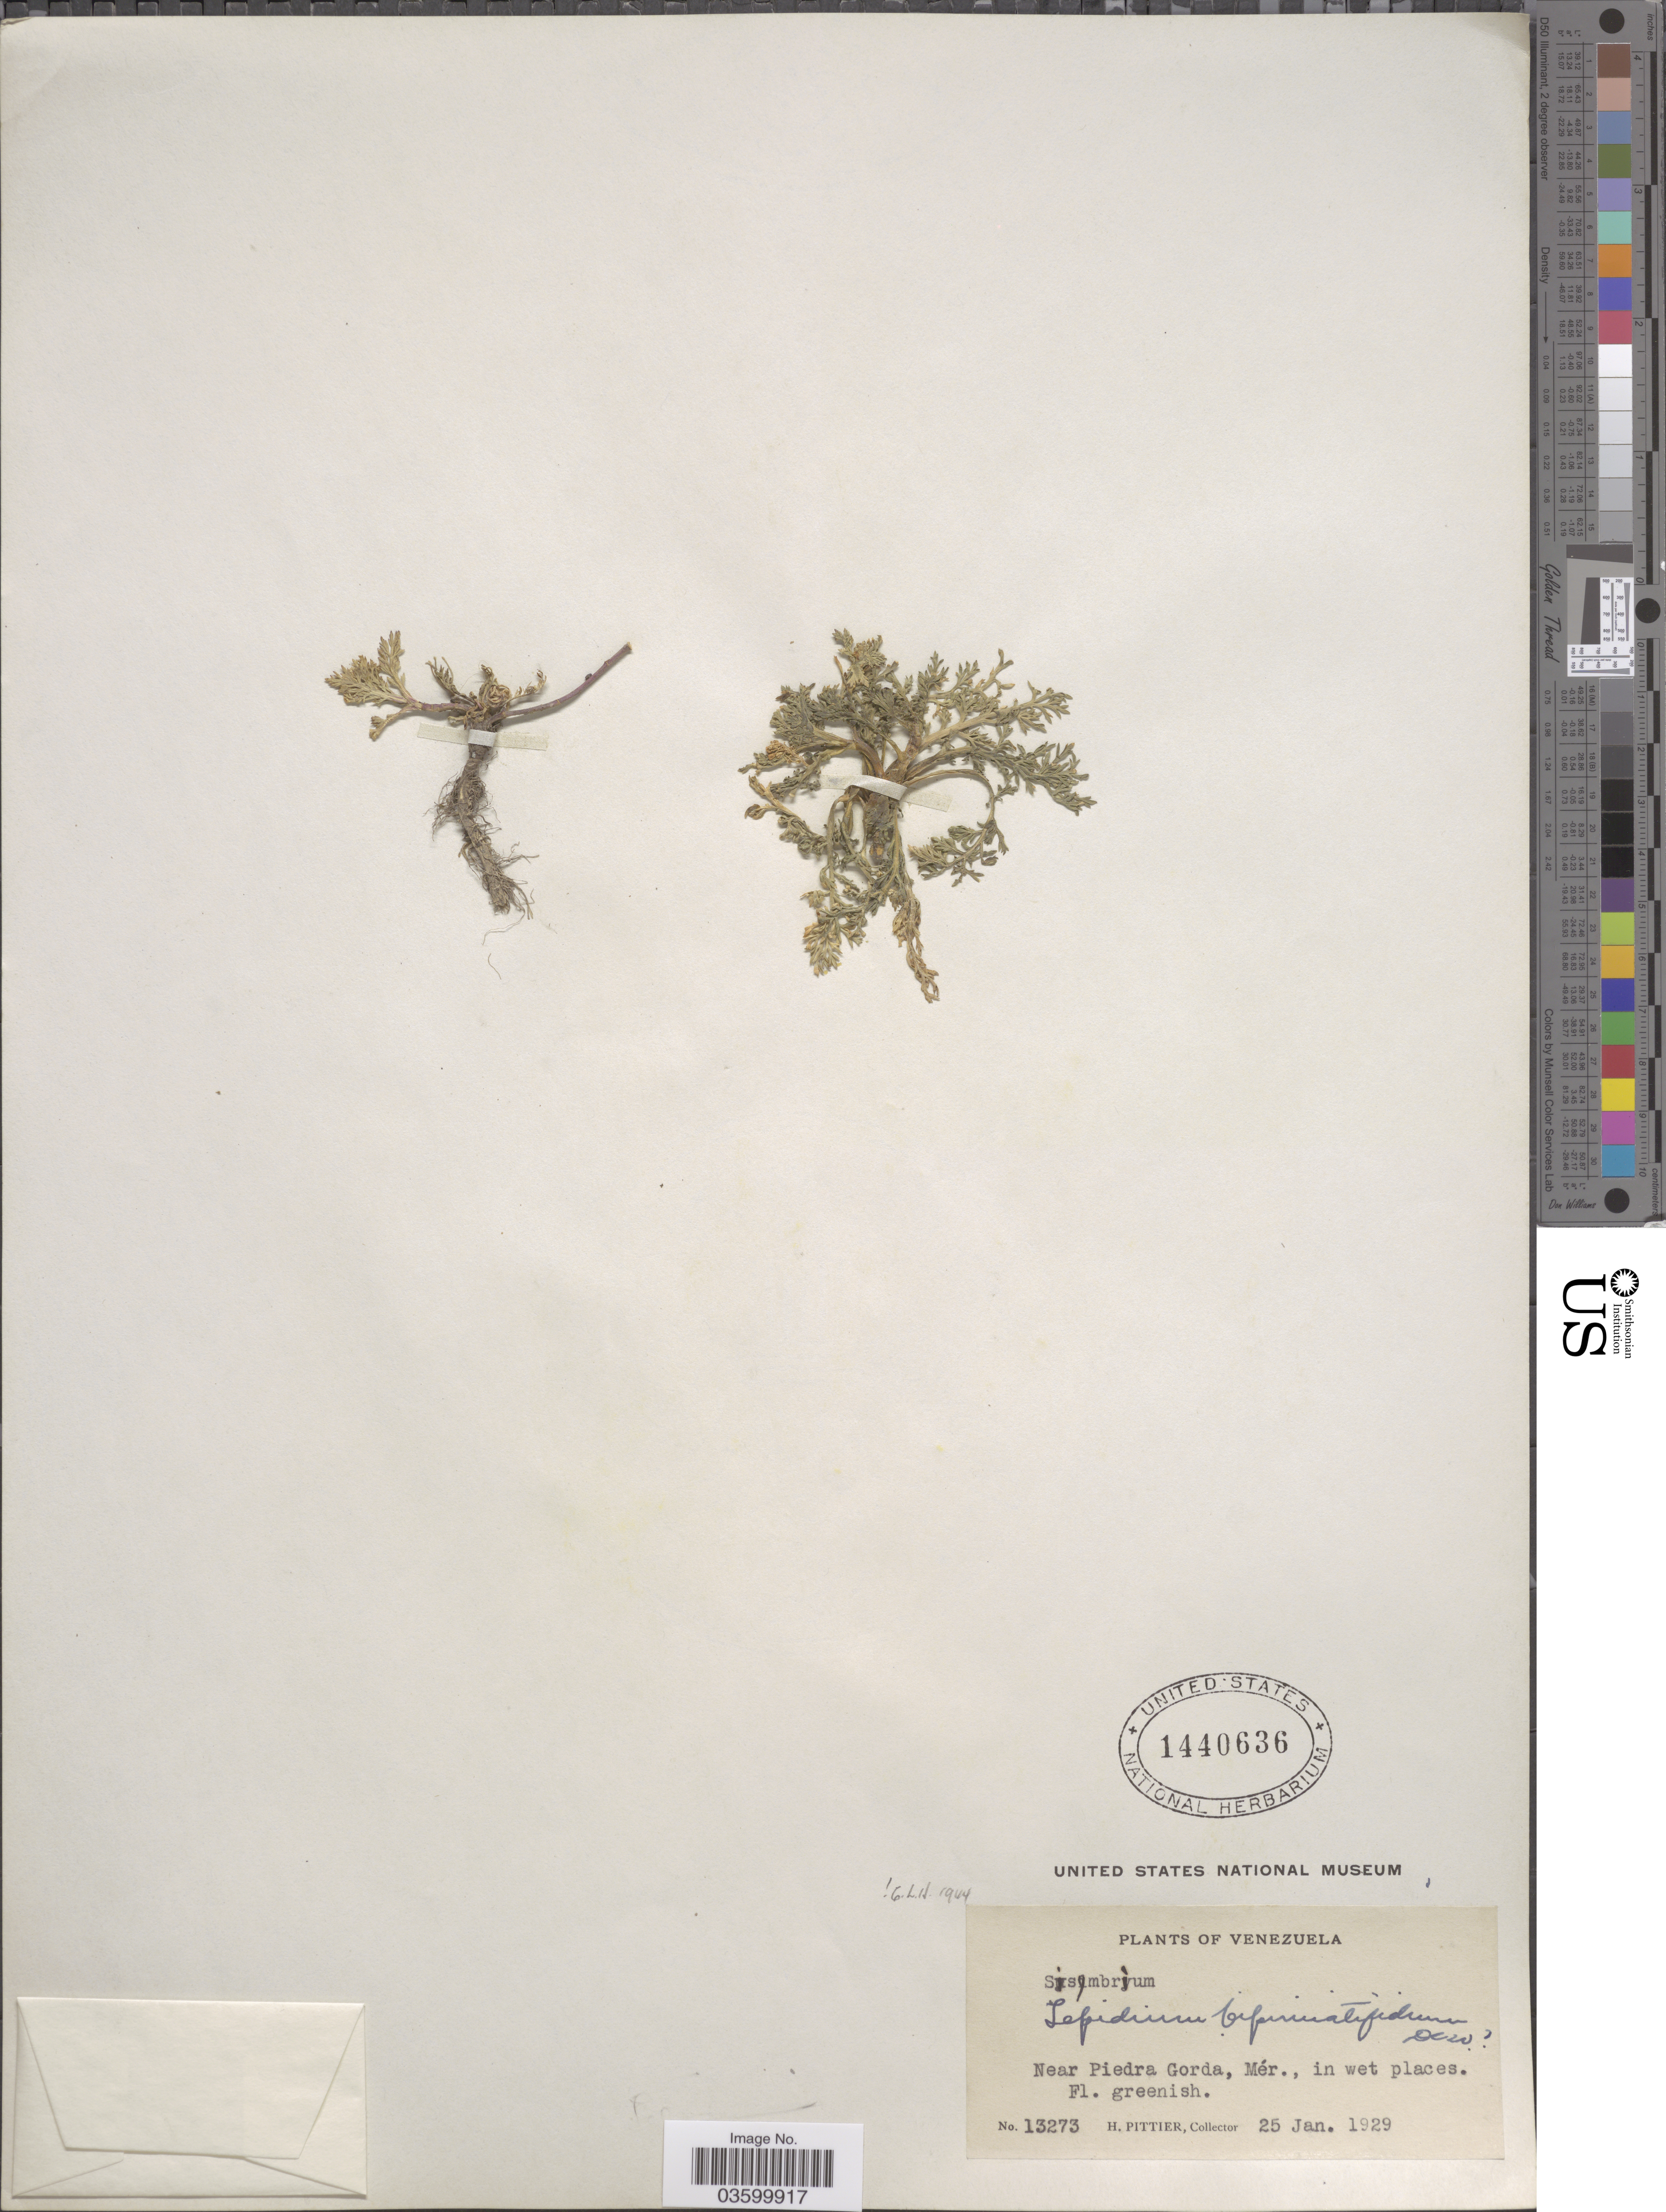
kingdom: Plantae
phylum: Tracheophyta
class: Magnoliopsida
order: Brassicales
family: Brassicaceae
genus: Lepidium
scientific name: Lepidium bipinnatifidum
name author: Desv.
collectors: H. F. Pittier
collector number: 13273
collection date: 1929-01-25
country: Venezuela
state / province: Mérida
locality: Near Piedra Gorda.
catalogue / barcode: US 1440636